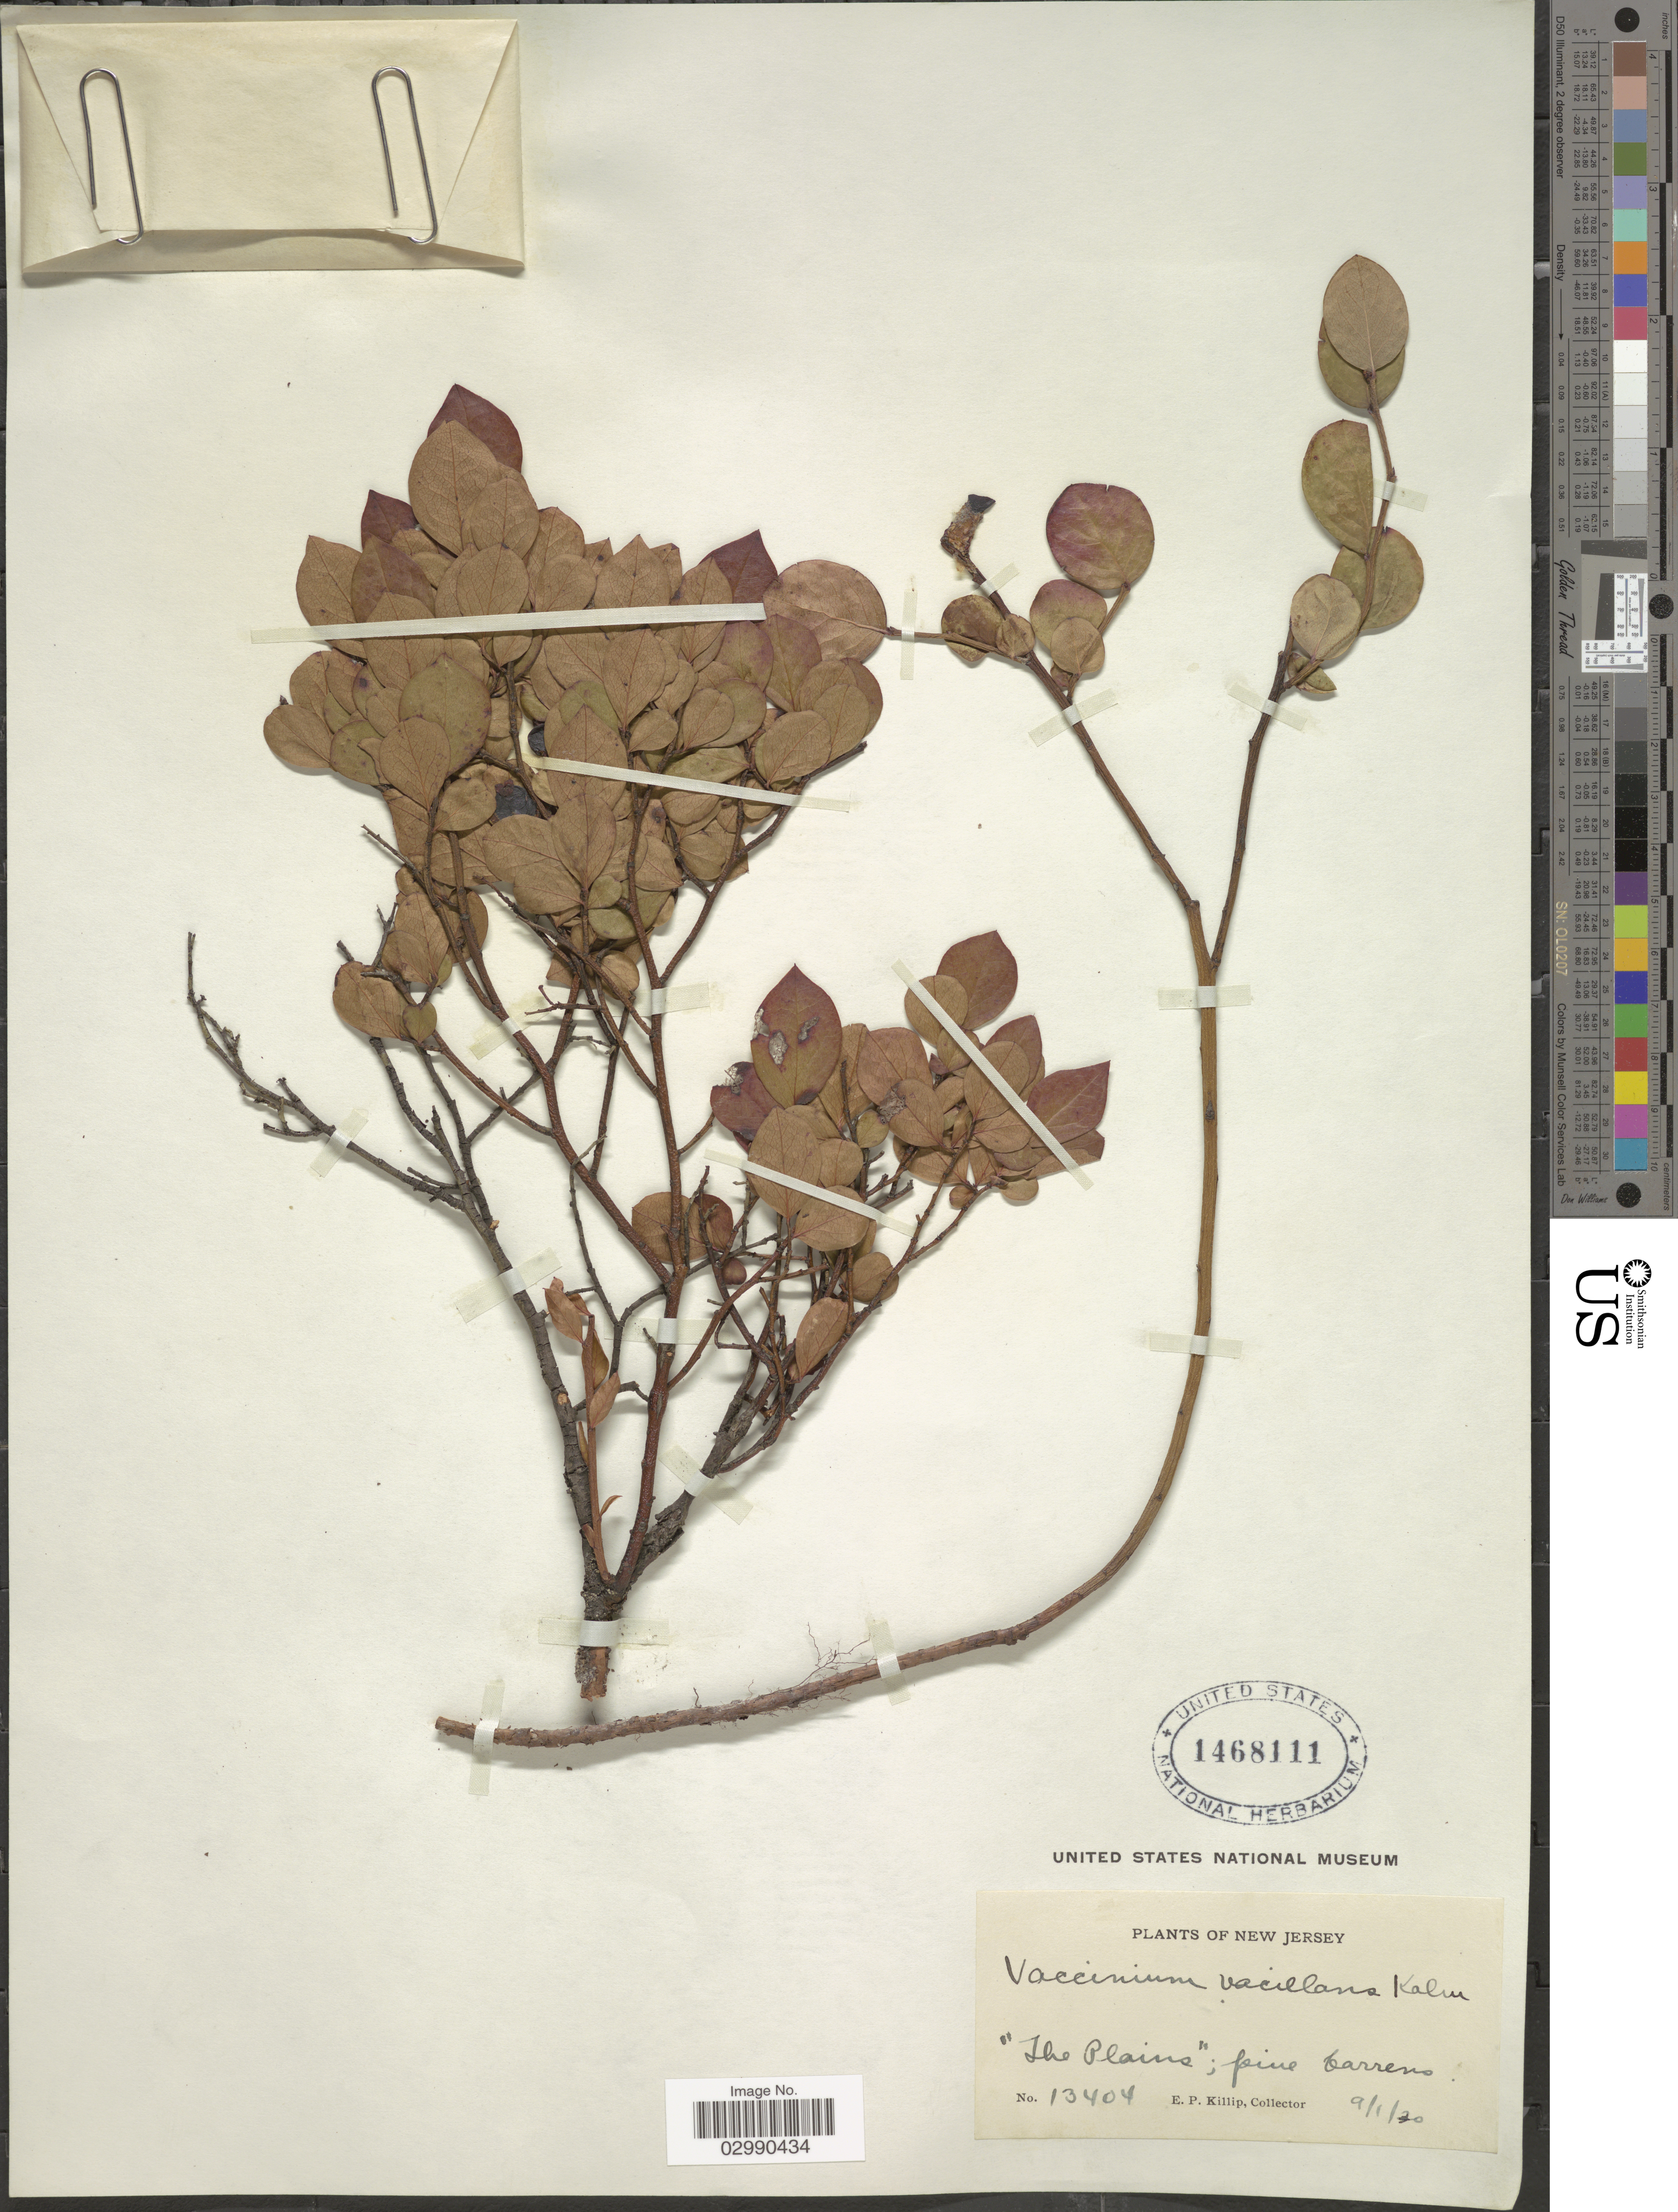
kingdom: Plantae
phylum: Tracheophyta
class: Magnoliopsida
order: Ericales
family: Ericaceae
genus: Vaccinium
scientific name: Vaccinium vacillans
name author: Kalm ex Torr.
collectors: E. P. Killip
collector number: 13404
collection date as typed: Transcribed d/m/y: 1/9/30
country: United States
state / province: New Jersey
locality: The Plains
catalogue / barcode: US 1468111